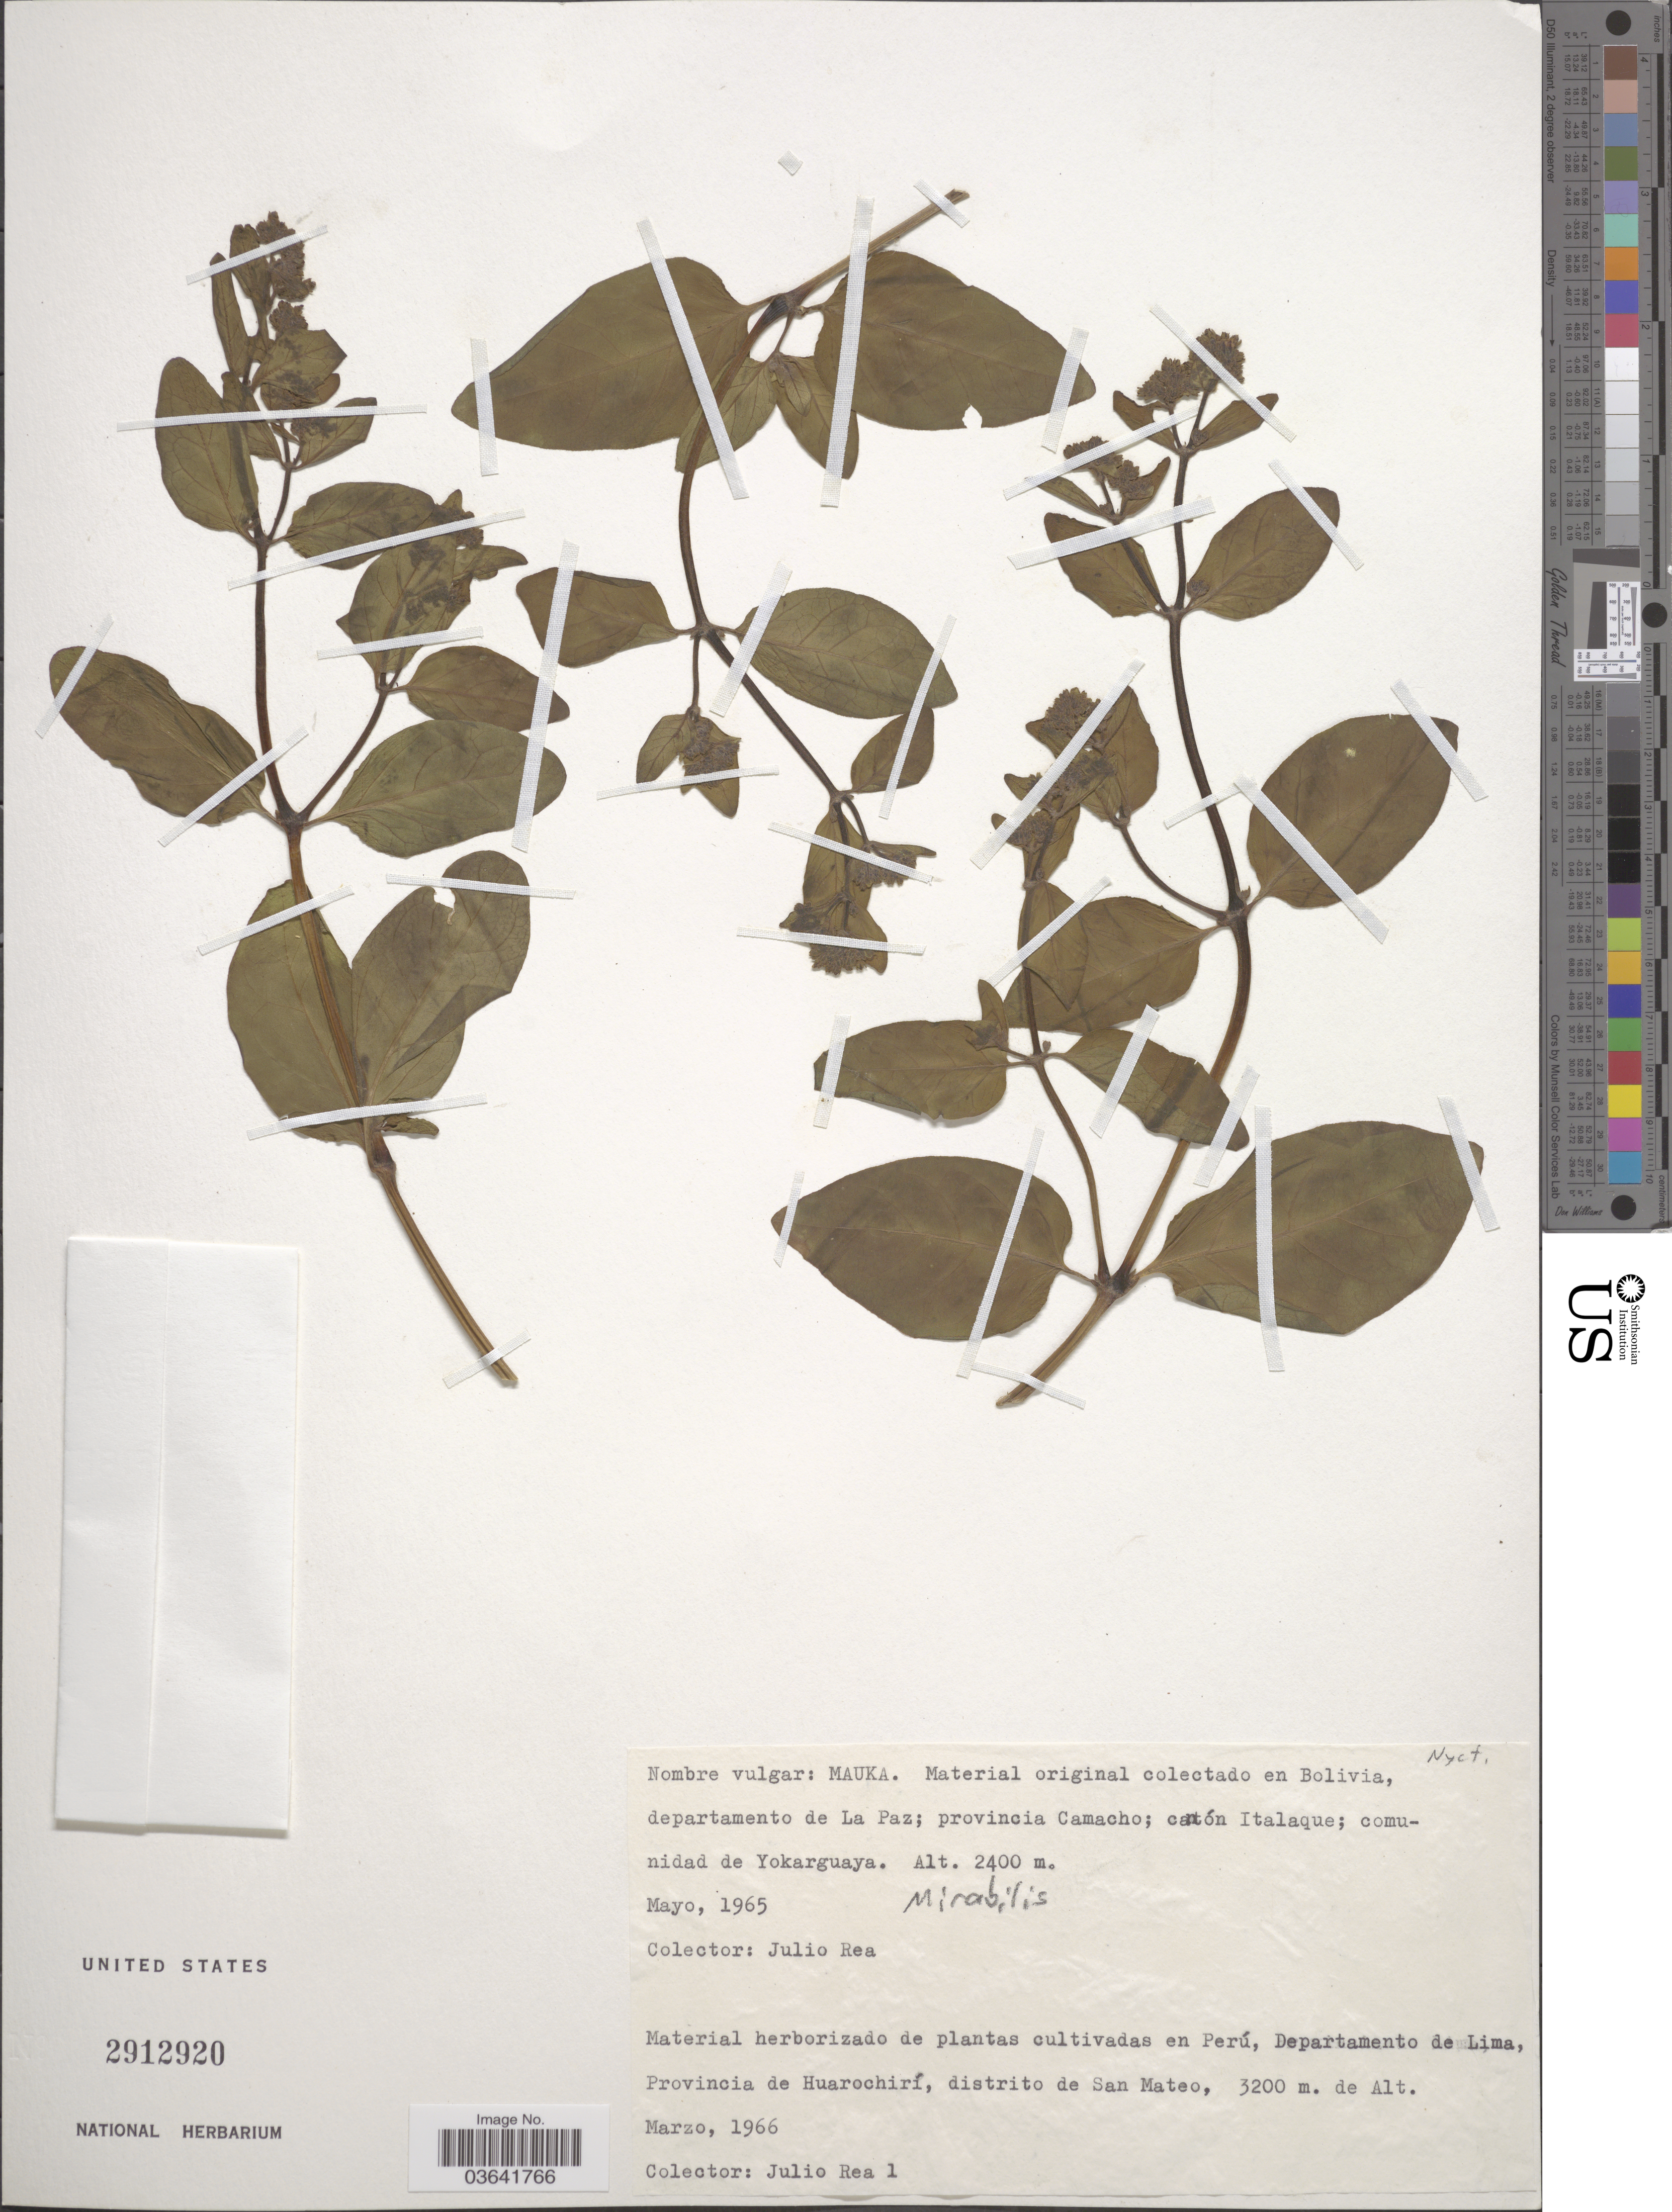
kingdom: Plantae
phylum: Tracheophyta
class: Magnoliopsida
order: Caryophyllales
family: Nyctaginaceae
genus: Mirabilis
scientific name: Mirabilis sp.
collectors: J. Rea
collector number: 1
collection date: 1966-03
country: Peru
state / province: Lima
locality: Departamento de Lima, Provincia de Huarochirí, distrito de San Mateo.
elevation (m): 3200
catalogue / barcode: US 2912920